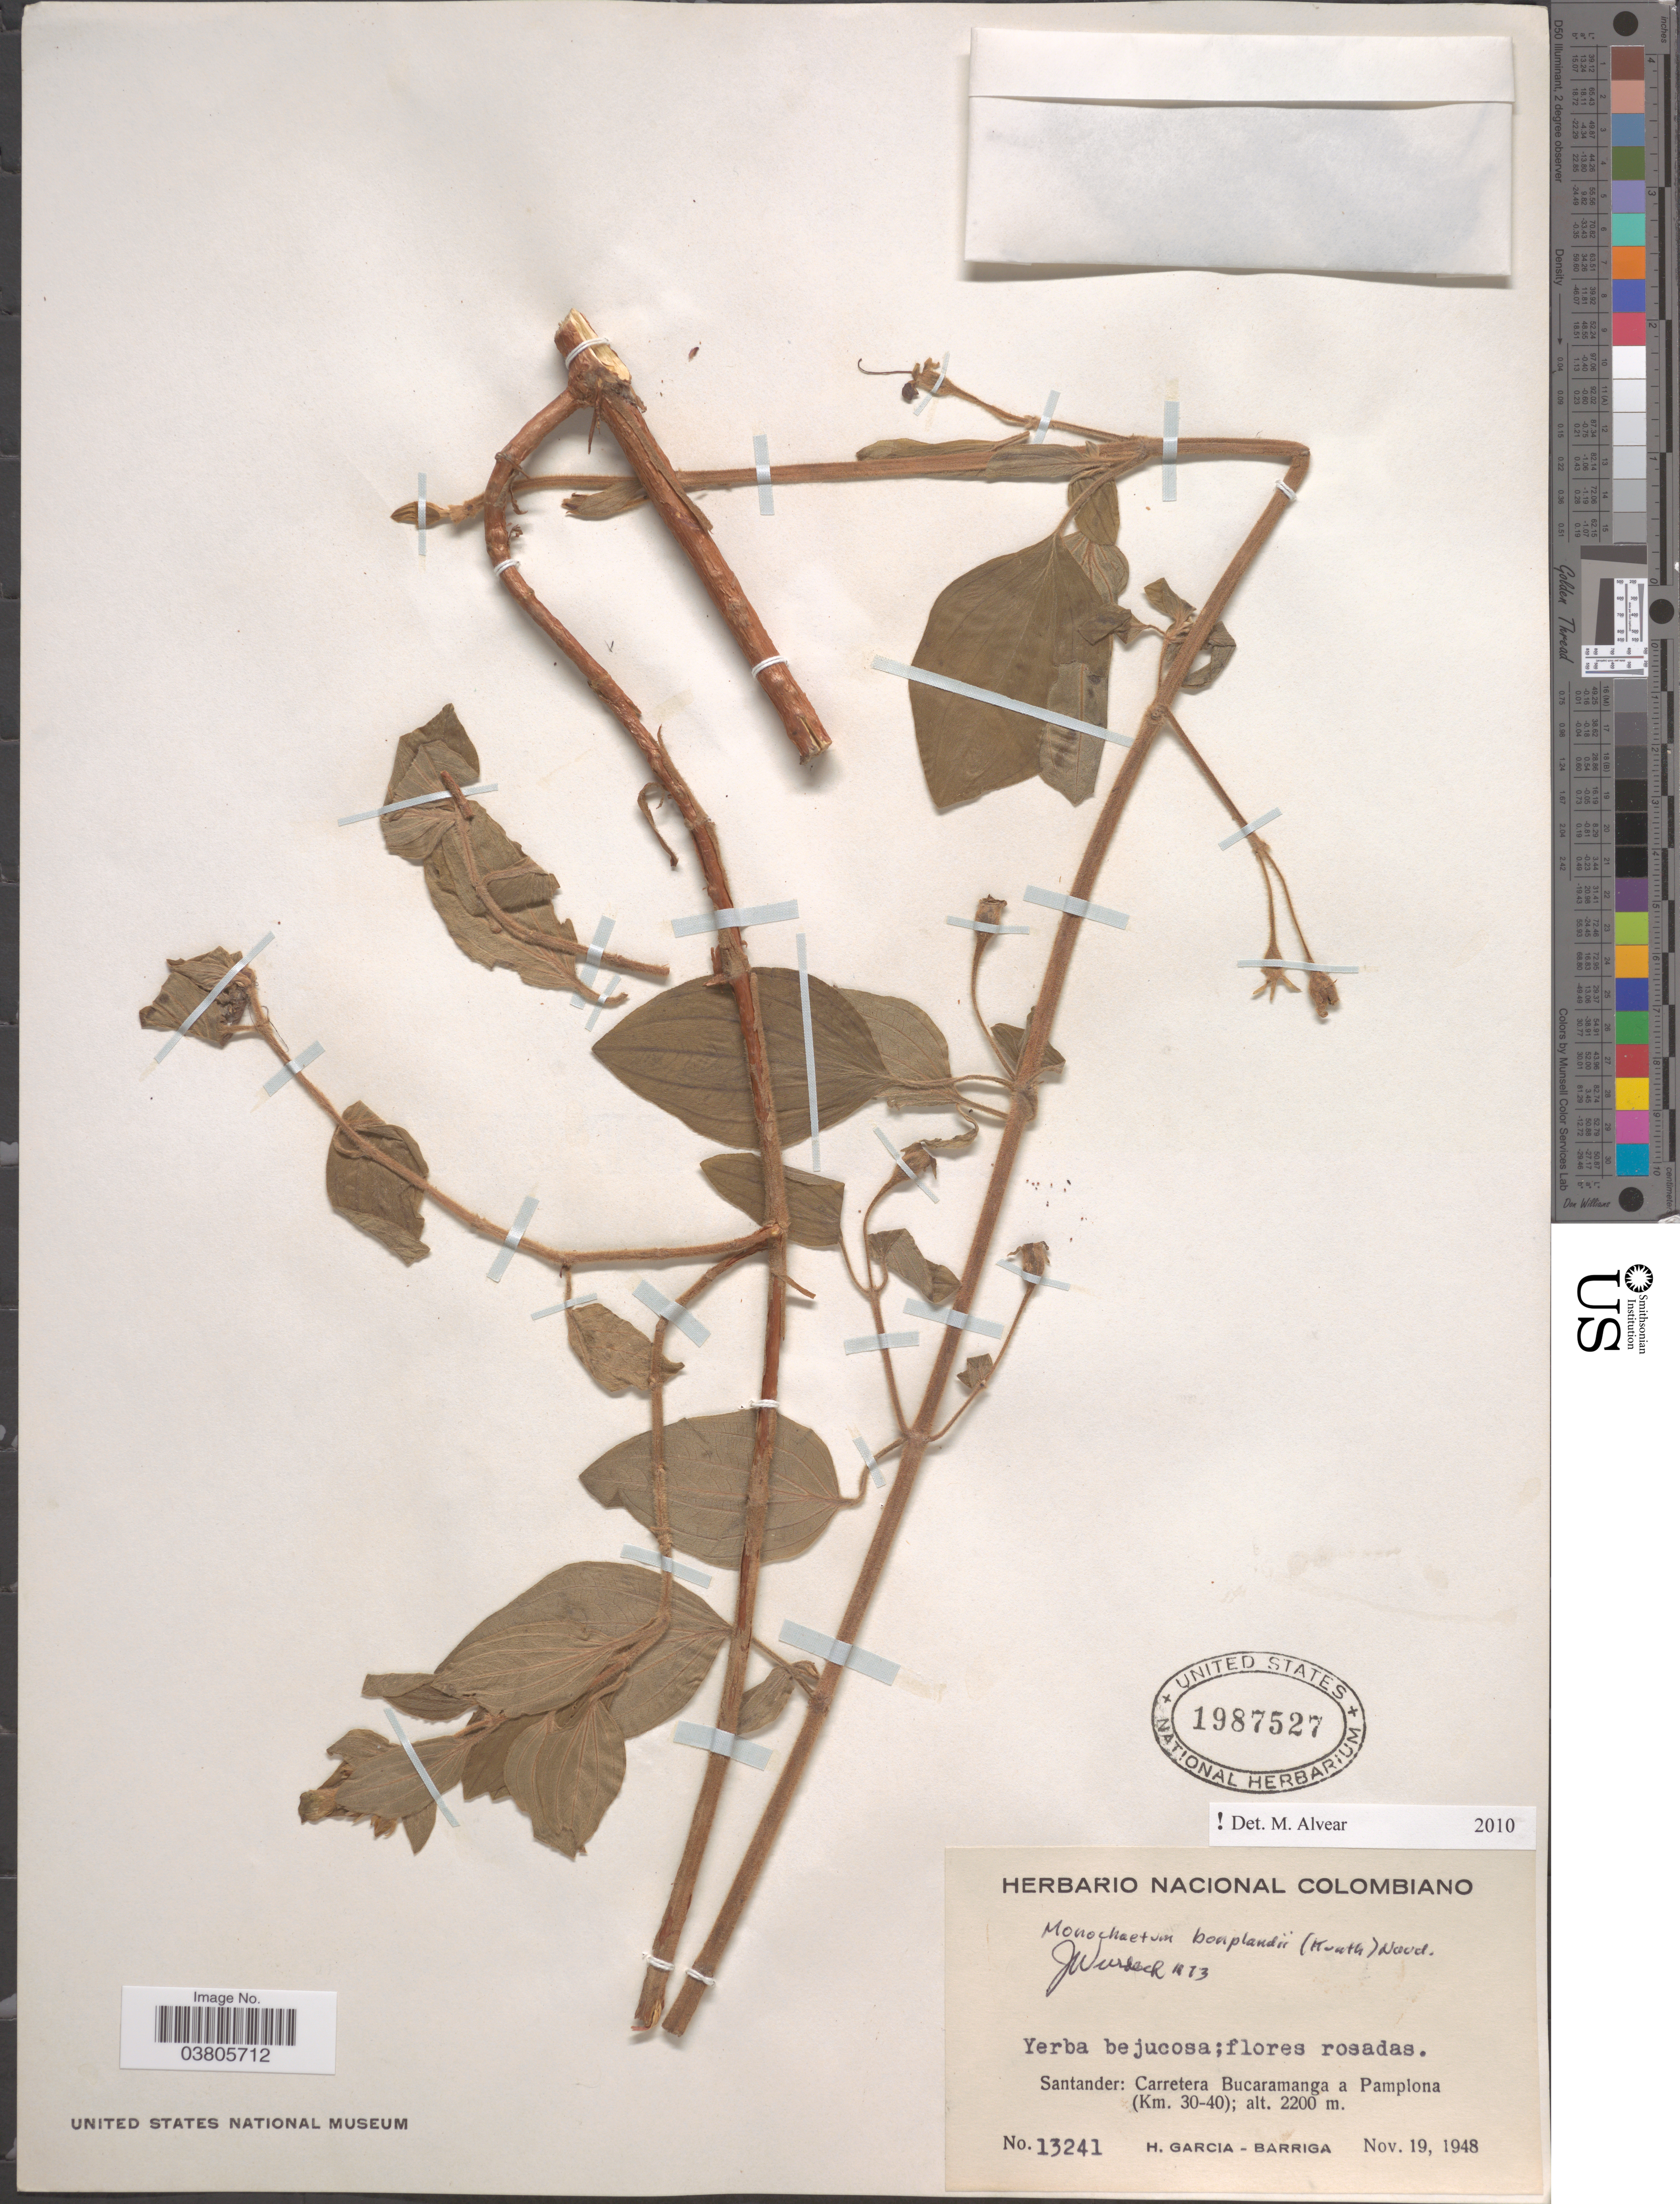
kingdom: Plantae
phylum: Tracheophyta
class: Magnoliopsida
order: Myrtales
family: Melastomataceae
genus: Monochaetum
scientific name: Monochaetum bonplandii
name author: (Kunth) Naudin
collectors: H. García Barriga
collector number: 13241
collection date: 1948-11-19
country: Colombia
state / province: Santander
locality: Carretera Bucaramanga a Pamplona (Km. 30-40).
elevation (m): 2200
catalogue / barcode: US 1987527